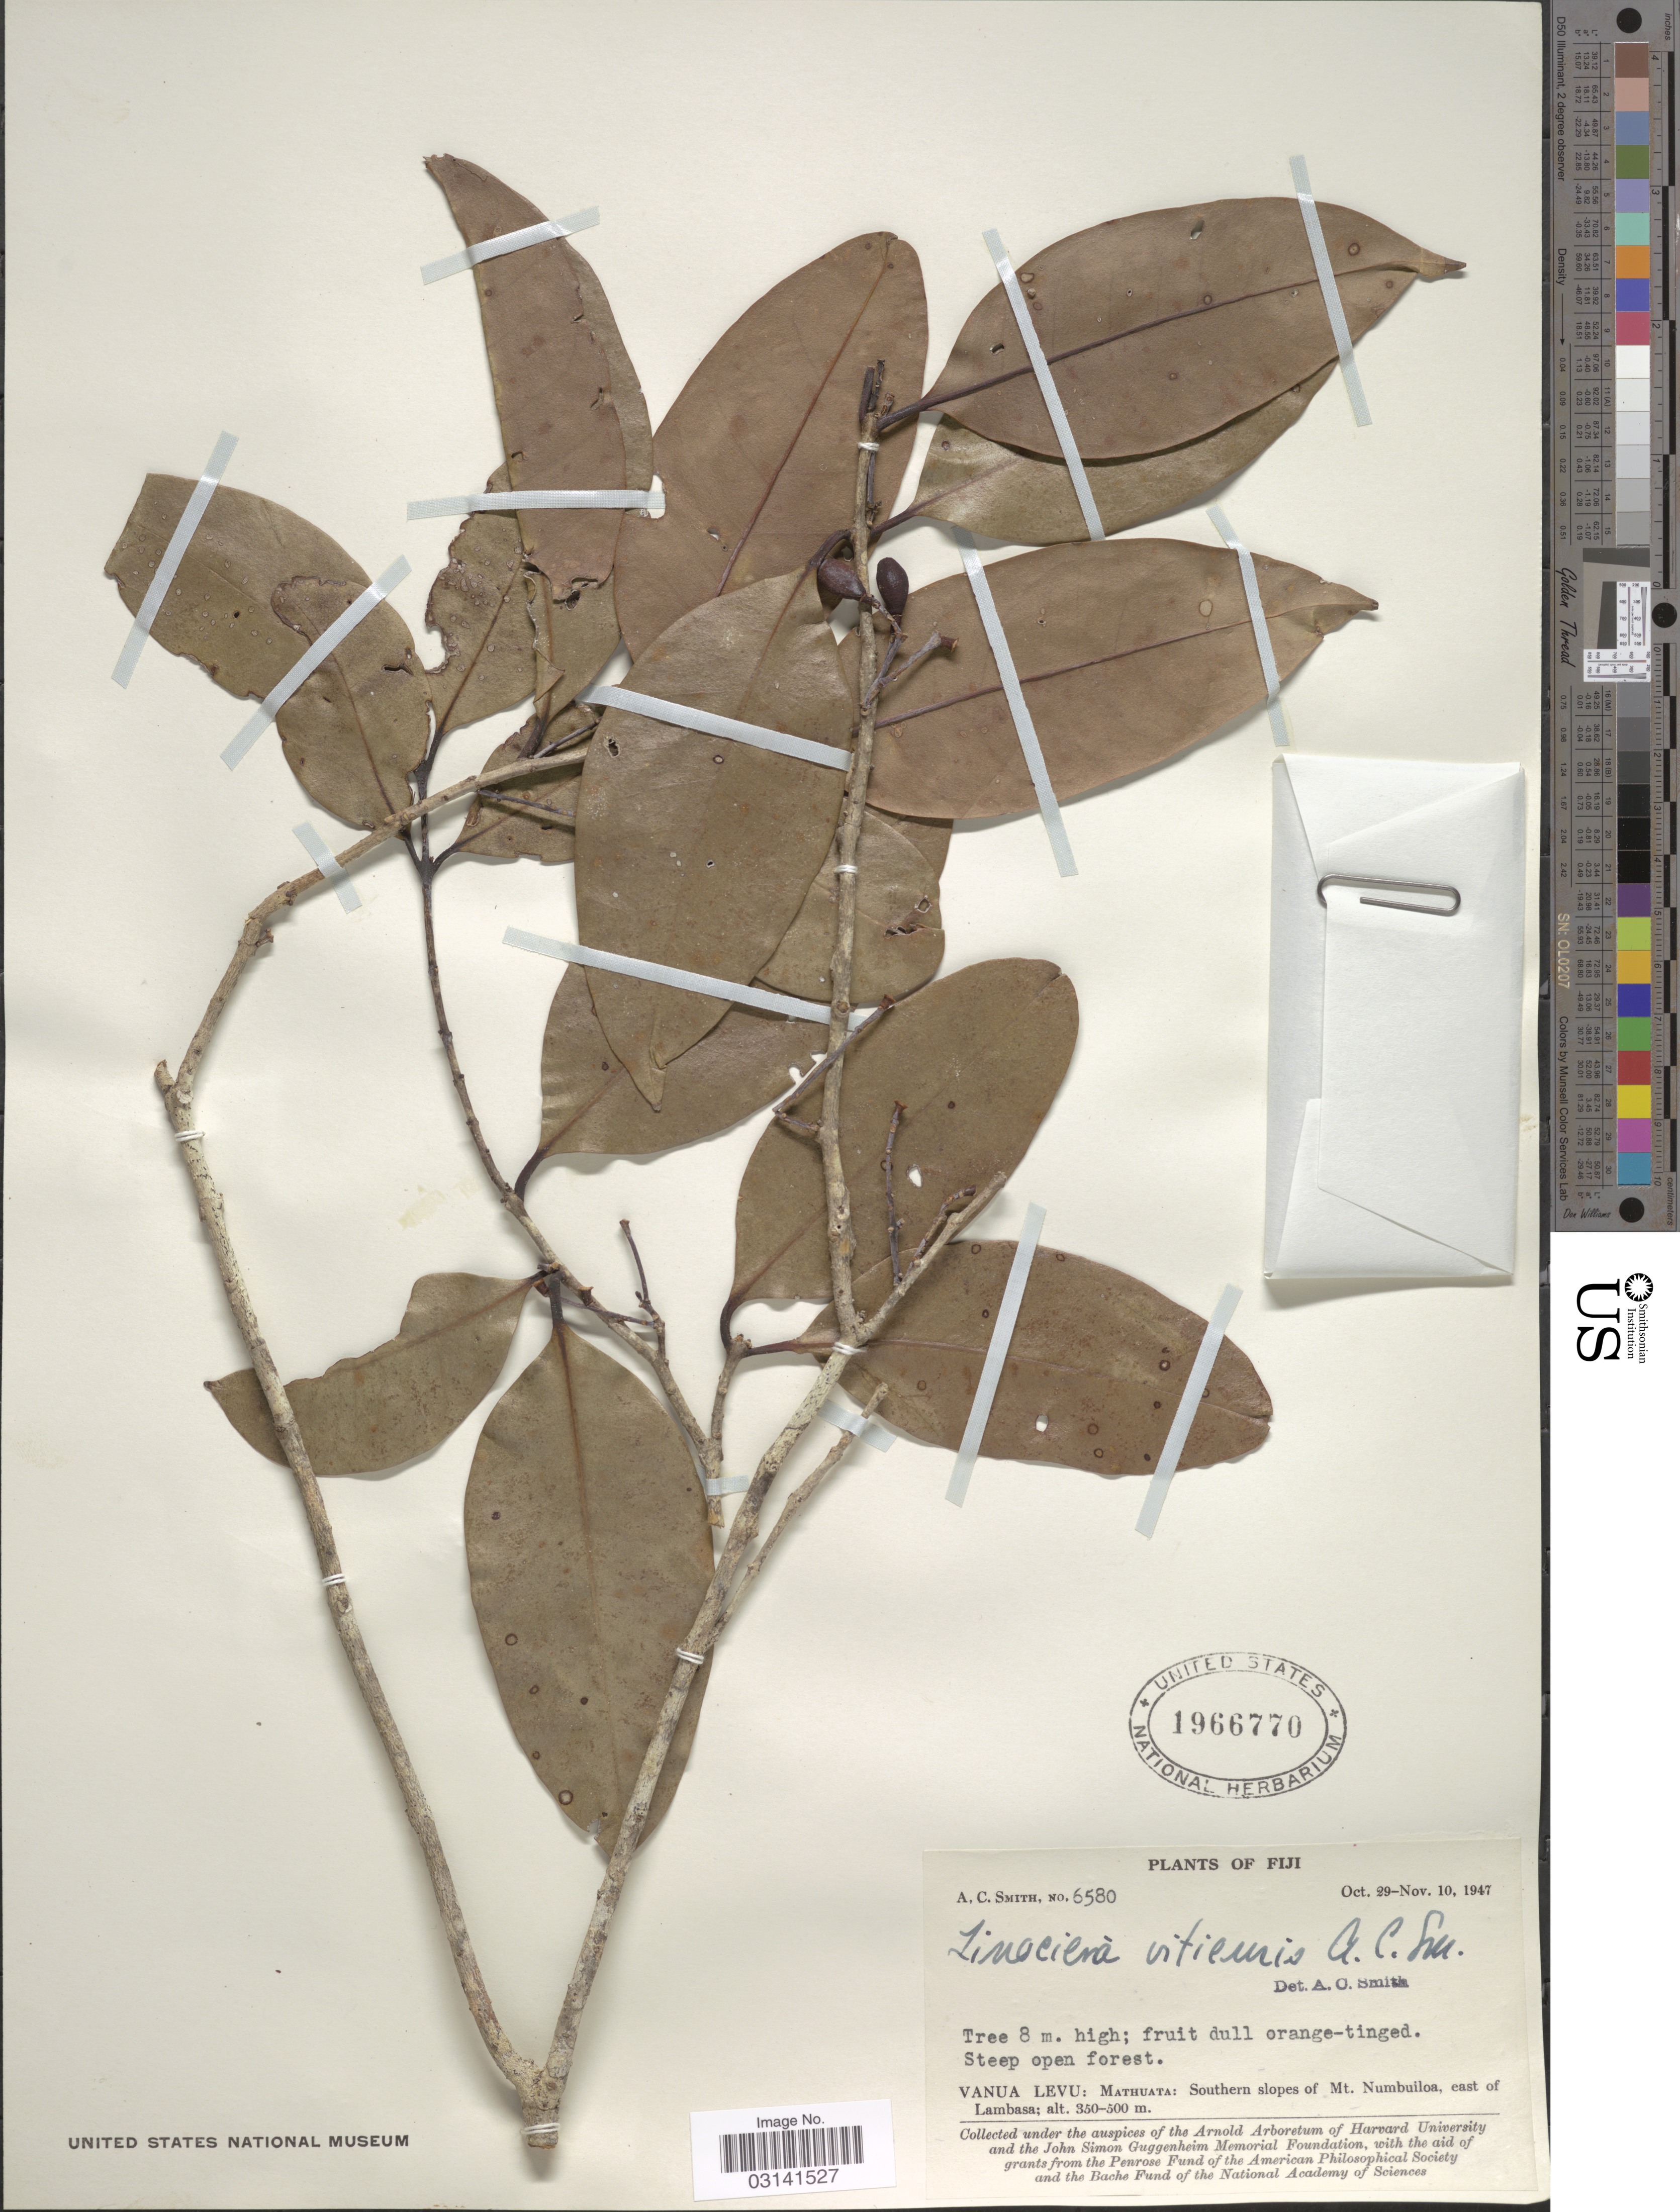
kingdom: Plantae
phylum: Tracheophyta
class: Magnoliopsida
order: Lamiales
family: Oleaceae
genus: Chionanthus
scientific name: Chionanthus vitiensis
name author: (Seem.) A.C. Sm.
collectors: A. C. Smith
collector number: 6580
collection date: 1947-10-29/1947-11-10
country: Fiji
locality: Vanua Levu: Mathuata: Southern slopes of Mt. Numbuiloa, east of Lambasa.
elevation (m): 350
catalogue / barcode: US 1966770